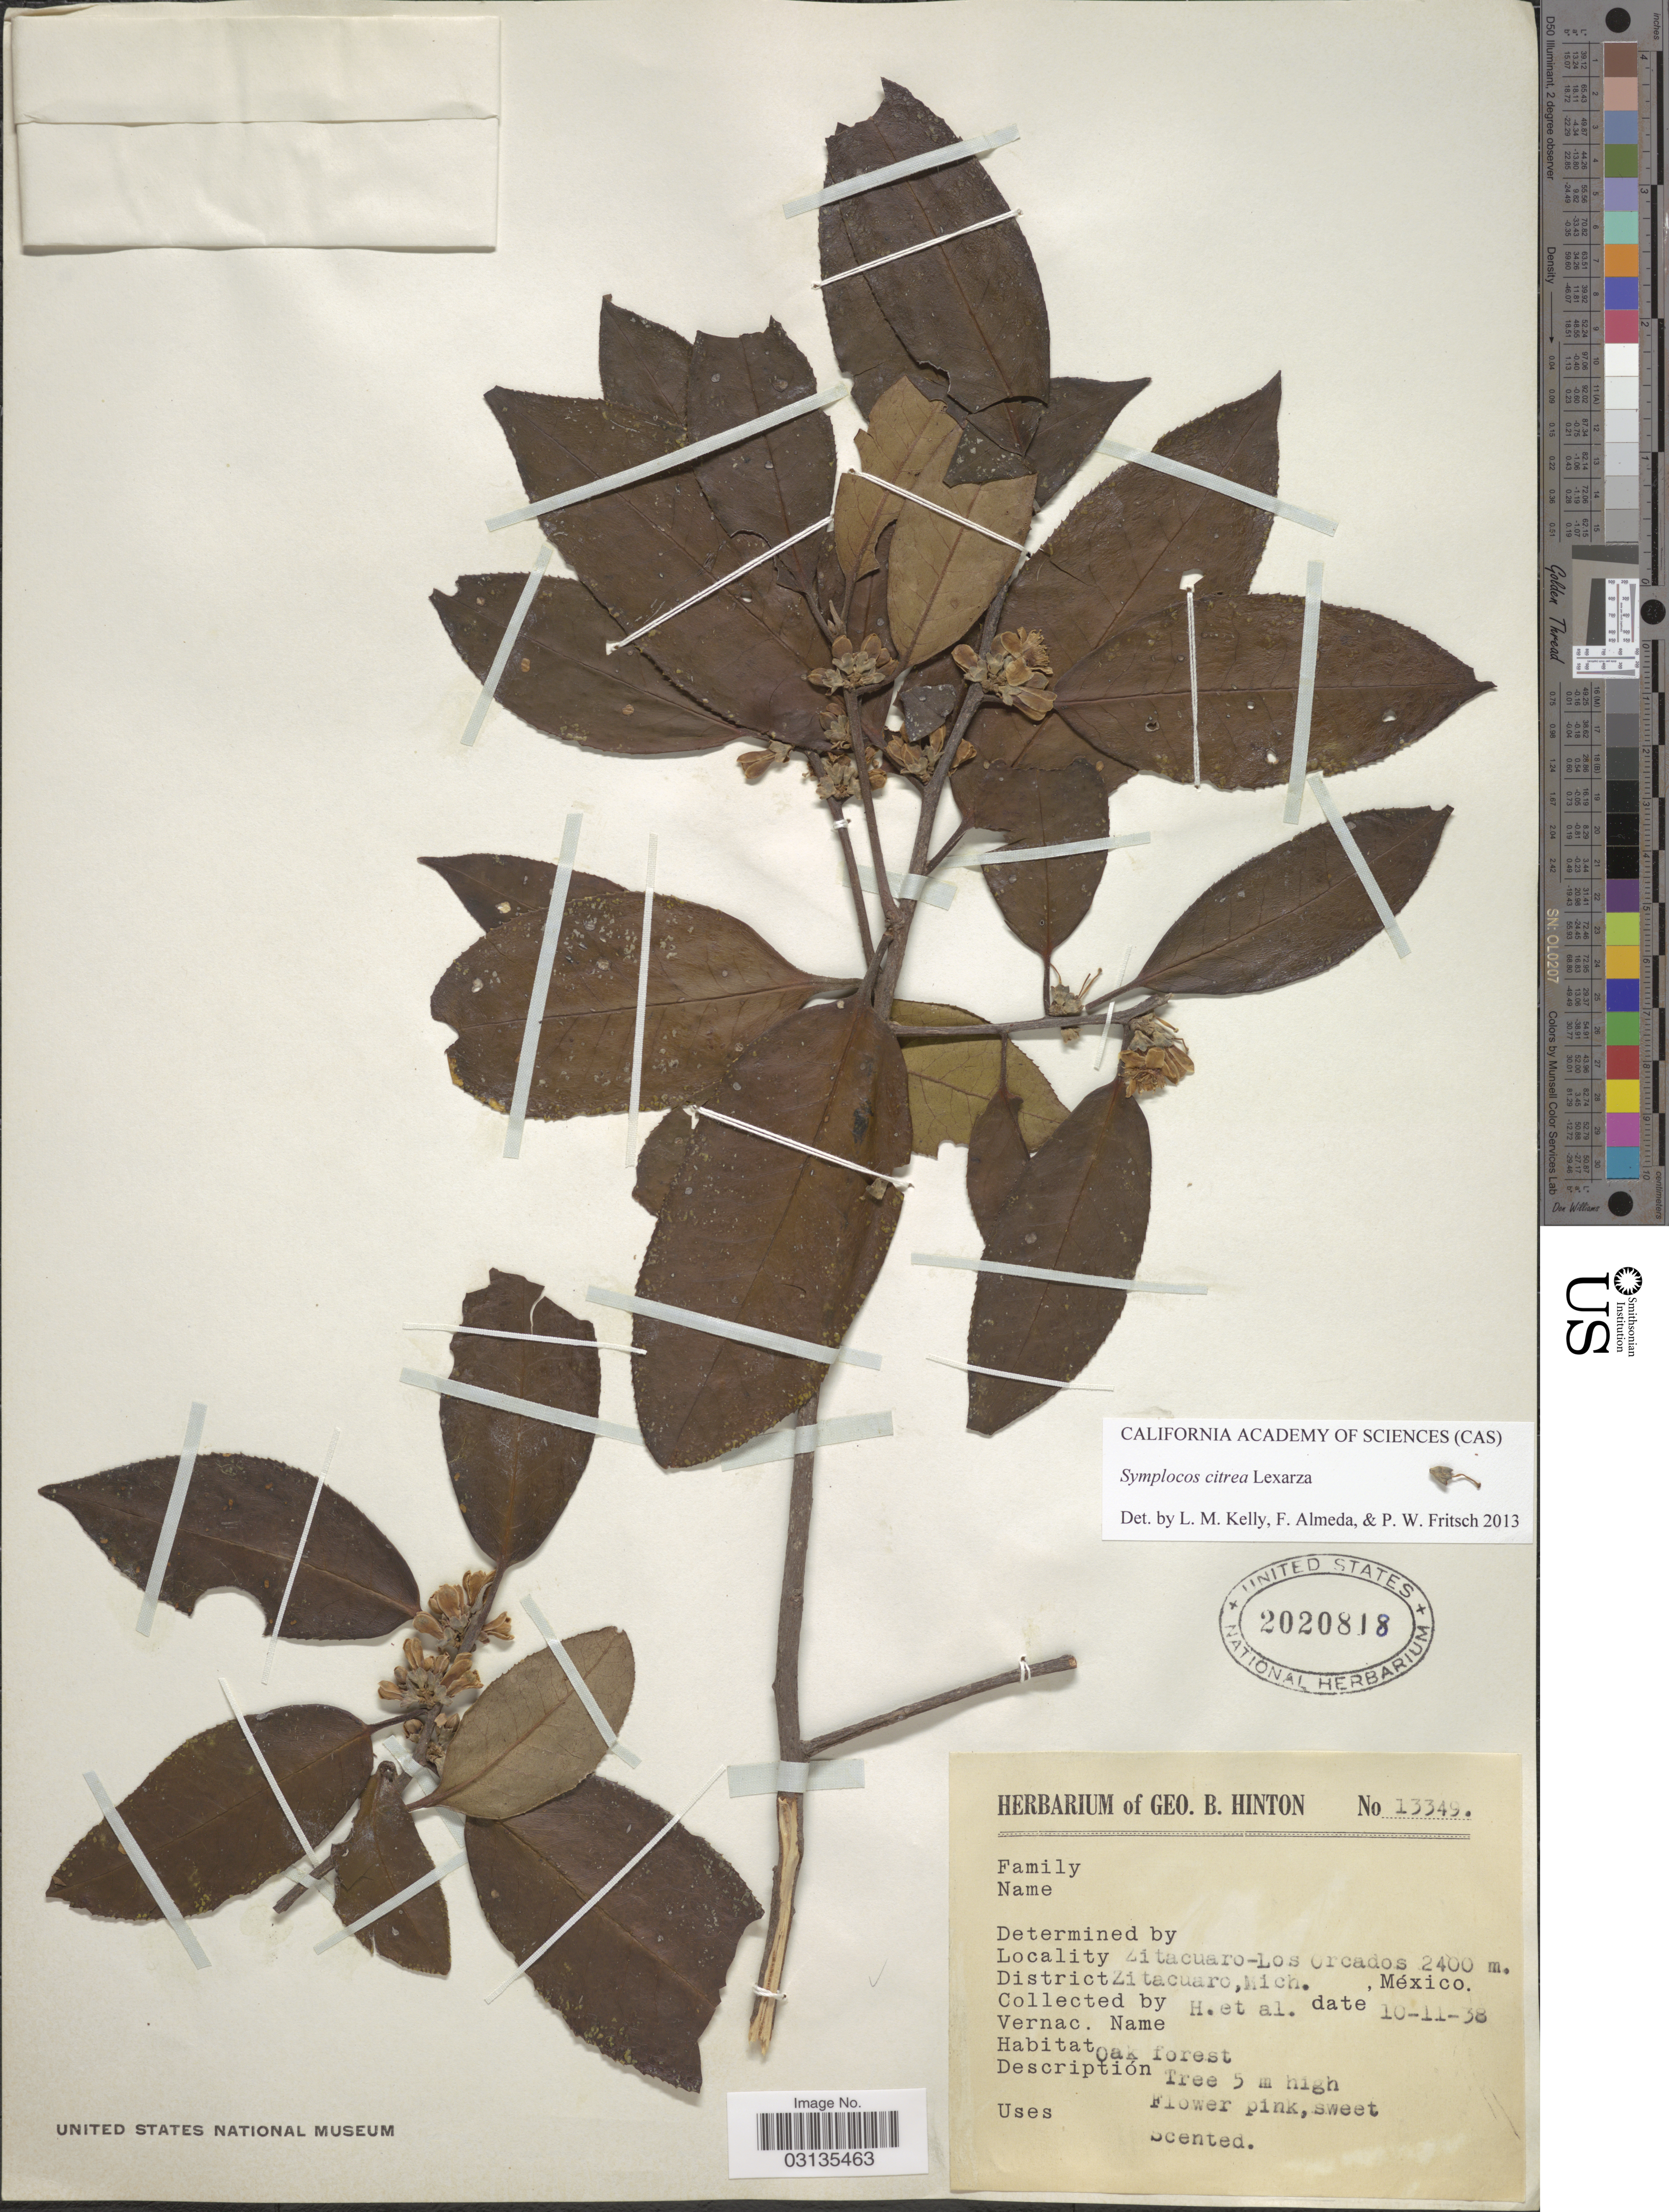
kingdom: Plantae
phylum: Tracheophyta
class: Magnoliopsida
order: Ericales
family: Symplocaceae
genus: Symplocos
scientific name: Symplocos citrea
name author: Lex.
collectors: G. B. Hinton & et al.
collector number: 13349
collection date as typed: Transcribed d/m/y: 10/11/38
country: Mexico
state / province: Michoacán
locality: Zitacuaro-Los Orcados. District Zitacuaro, Mich.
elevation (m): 2400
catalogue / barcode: US 2020818